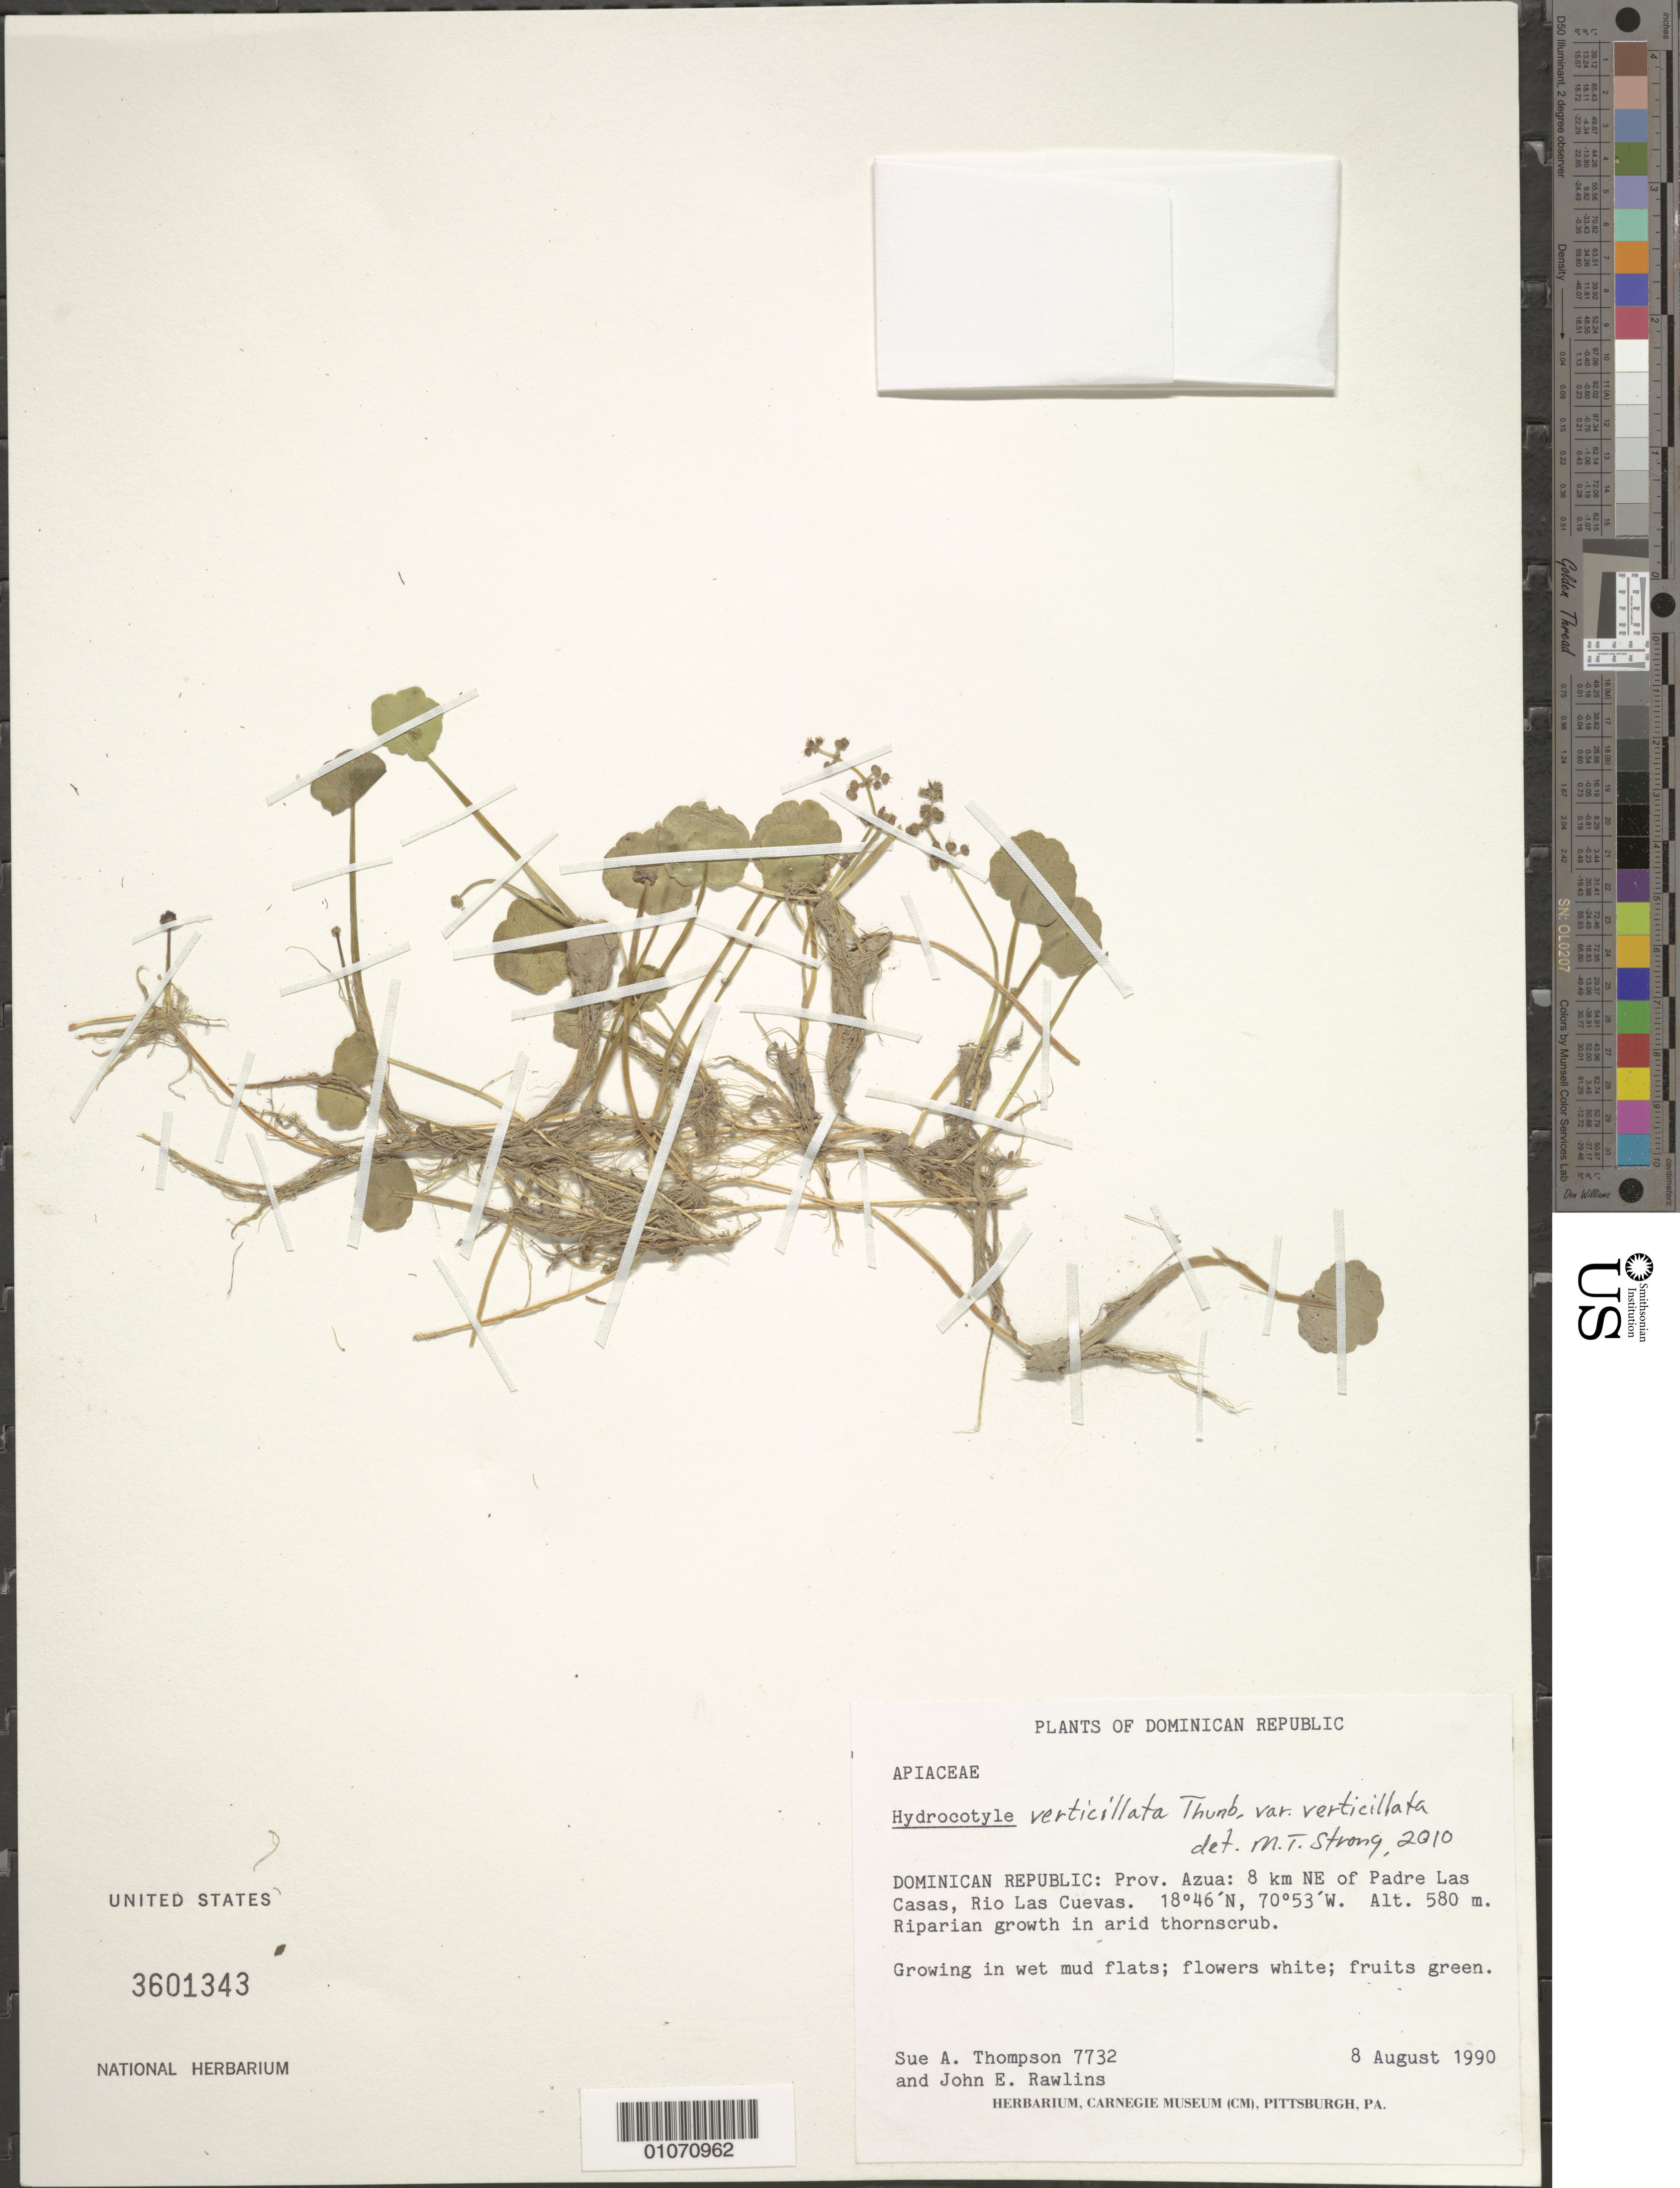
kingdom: Plantae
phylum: Tracheophyta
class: Magnoliopsida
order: Apiales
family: Araliaceae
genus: Hydrocotyle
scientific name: Hydrocotyle verticillata var. verticillata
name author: Thunb.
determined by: Strong, M. T., (US), Smithsonian Institution - National Museum of Natural History (UNITED STATES)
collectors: S. A. Thompson, J. Rawlins & C. Young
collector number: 7732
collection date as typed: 08 Aug 1990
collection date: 1990-08-08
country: Dominican Republic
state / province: Azua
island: Hispaniola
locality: Padre Las Casas, 8 km NE of; Rio Las Cuevas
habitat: Riparian growth in arid thorn scrub; growing in wet mud flats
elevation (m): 580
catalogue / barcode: US 3601343